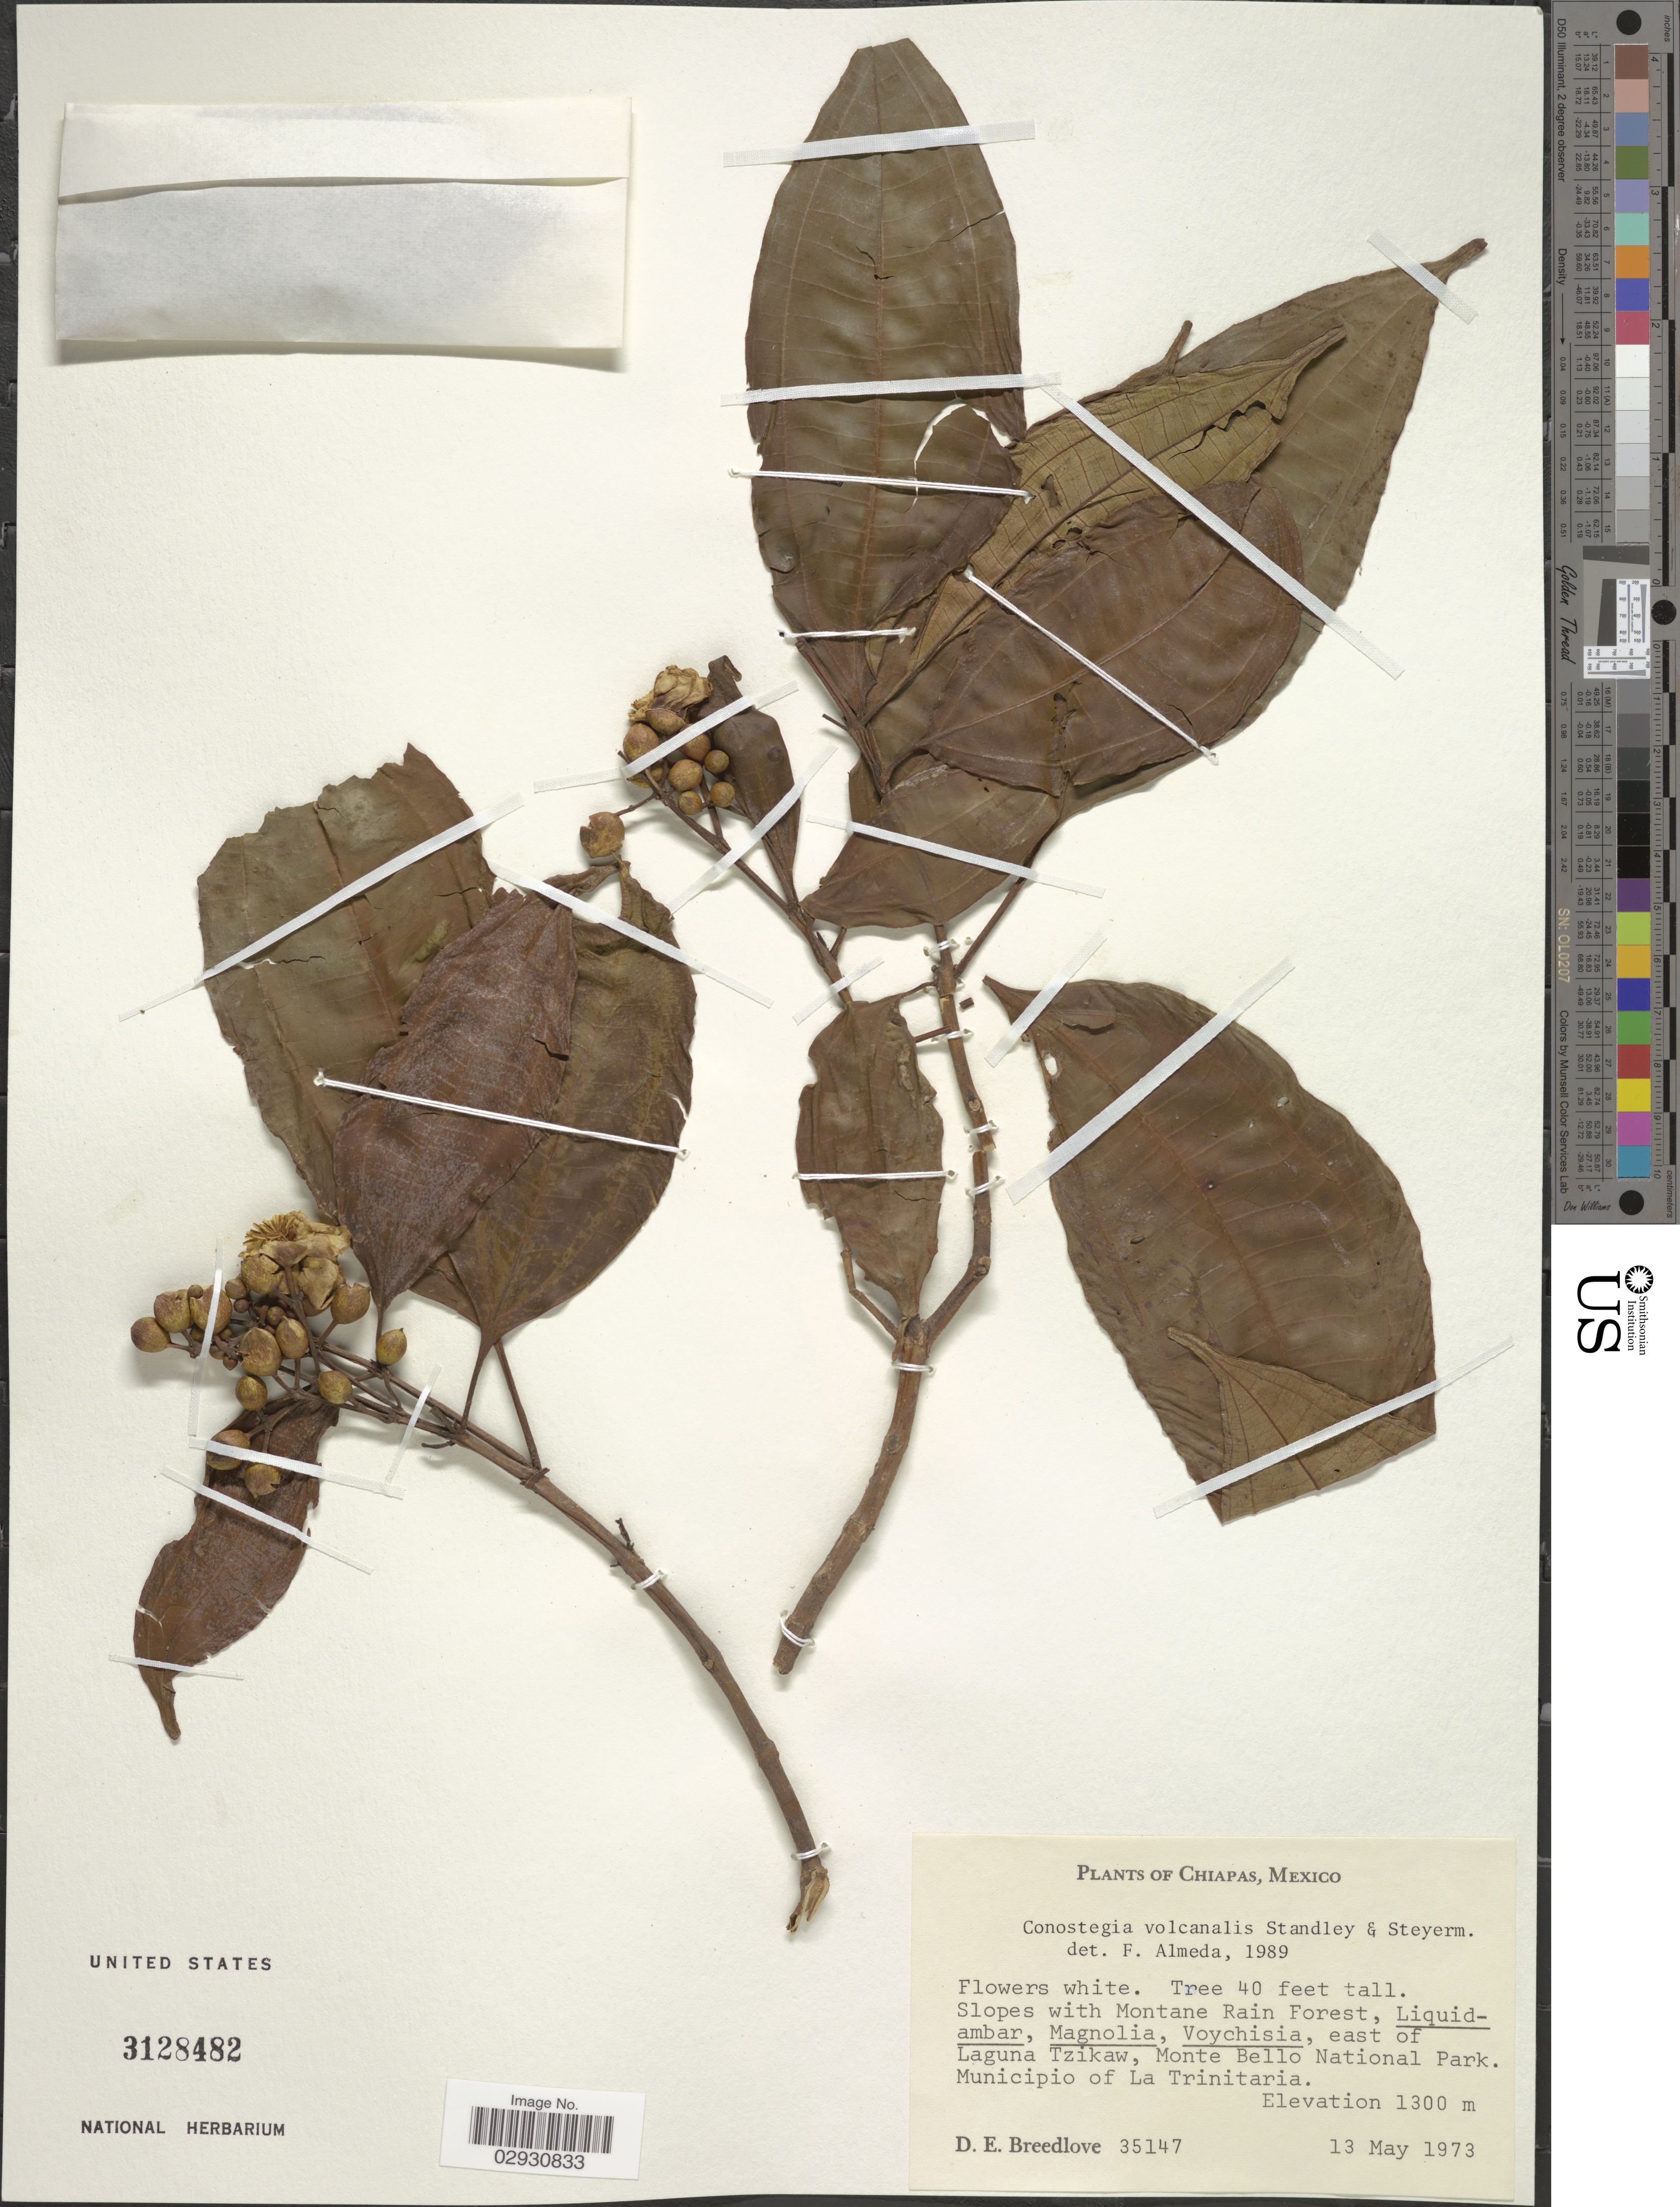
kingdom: Plantae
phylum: Tracheophyta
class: Magnoliopsida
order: Myrtales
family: Melastomataceae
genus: Conostegia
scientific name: Conostegia volcanalis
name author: Standl. & Steyerm.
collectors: D. E. Breedlove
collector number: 35147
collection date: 1973-05-13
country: Mexico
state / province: Chiapas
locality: Slopes with Montane Rain Forest, east of Laguna Tzikaw, Monte Bello National Park. Municipio of La Trinitaria.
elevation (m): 1300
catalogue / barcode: US 3128482